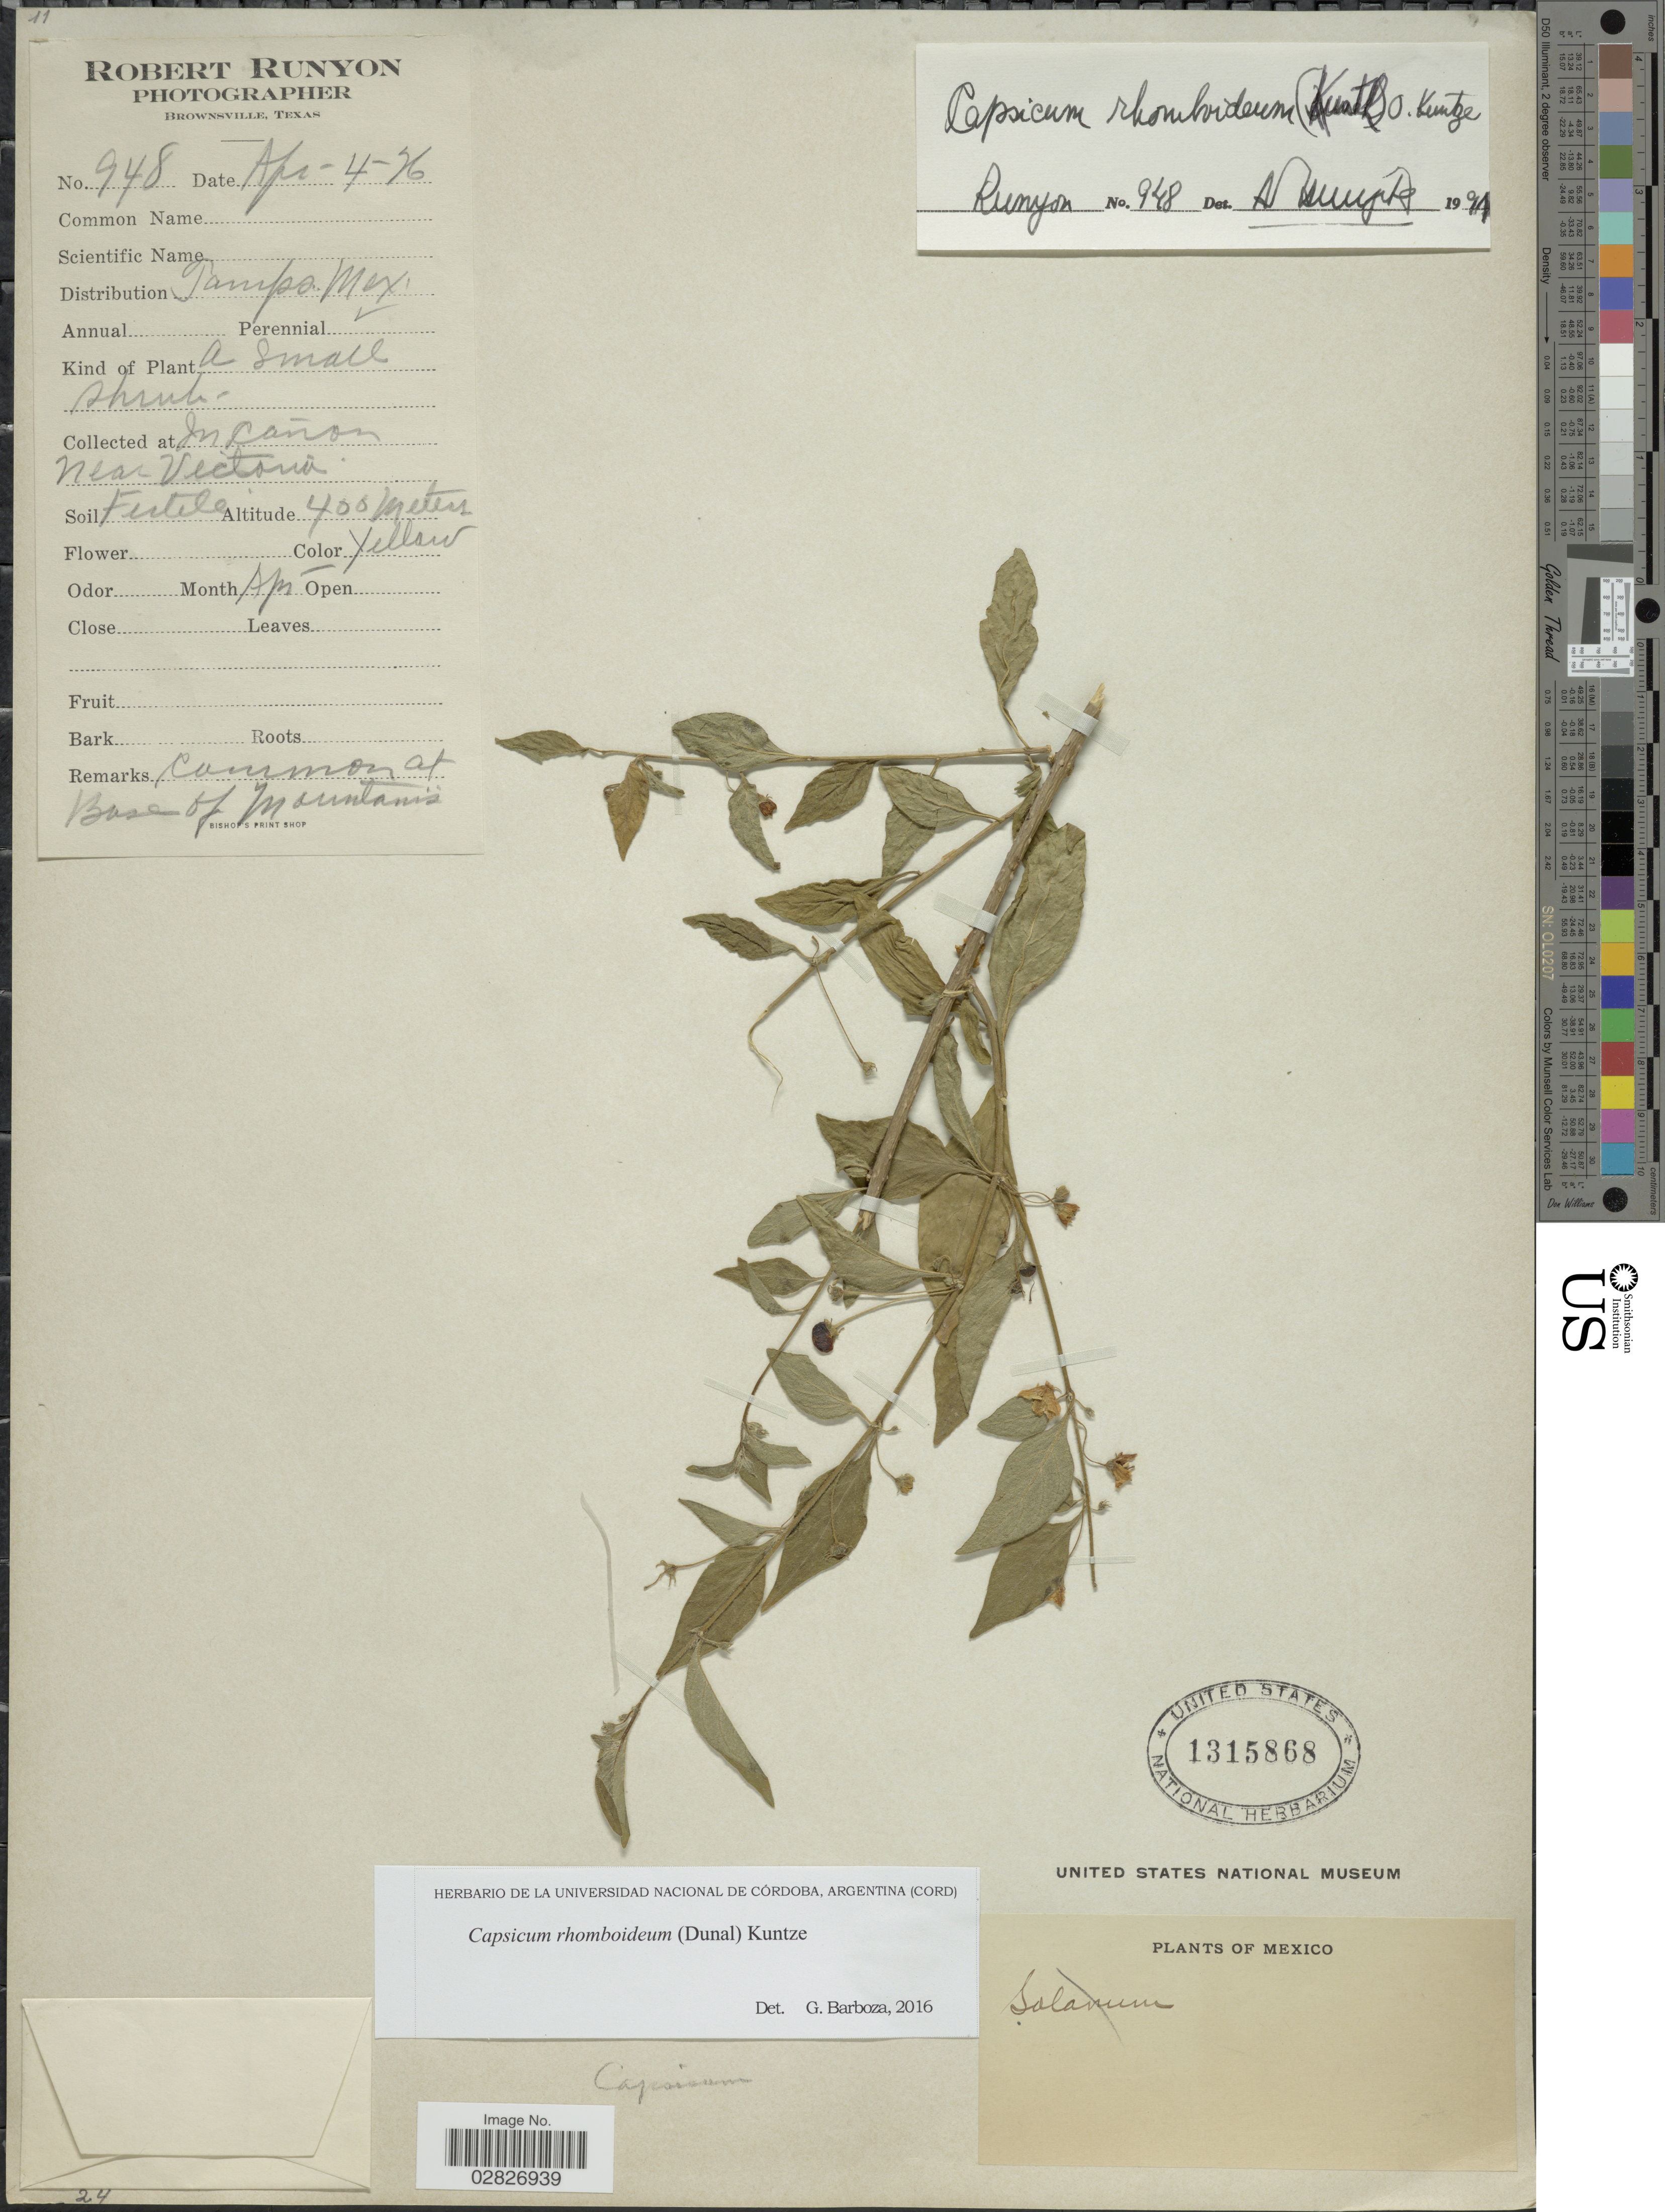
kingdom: Plantae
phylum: Tracheophyta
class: Magnoliopsida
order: Solanales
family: Solanaceae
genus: Capsicum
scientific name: Capsicum rhomboideum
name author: (Humb. & Bonpl. ex Dunal) Kuntze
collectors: R. Runyon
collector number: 948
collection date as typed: Transcribed d/m/y: 4/4/76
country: Mexico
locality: In cañon near Victoria.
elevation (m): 400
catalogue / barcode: US 1315868